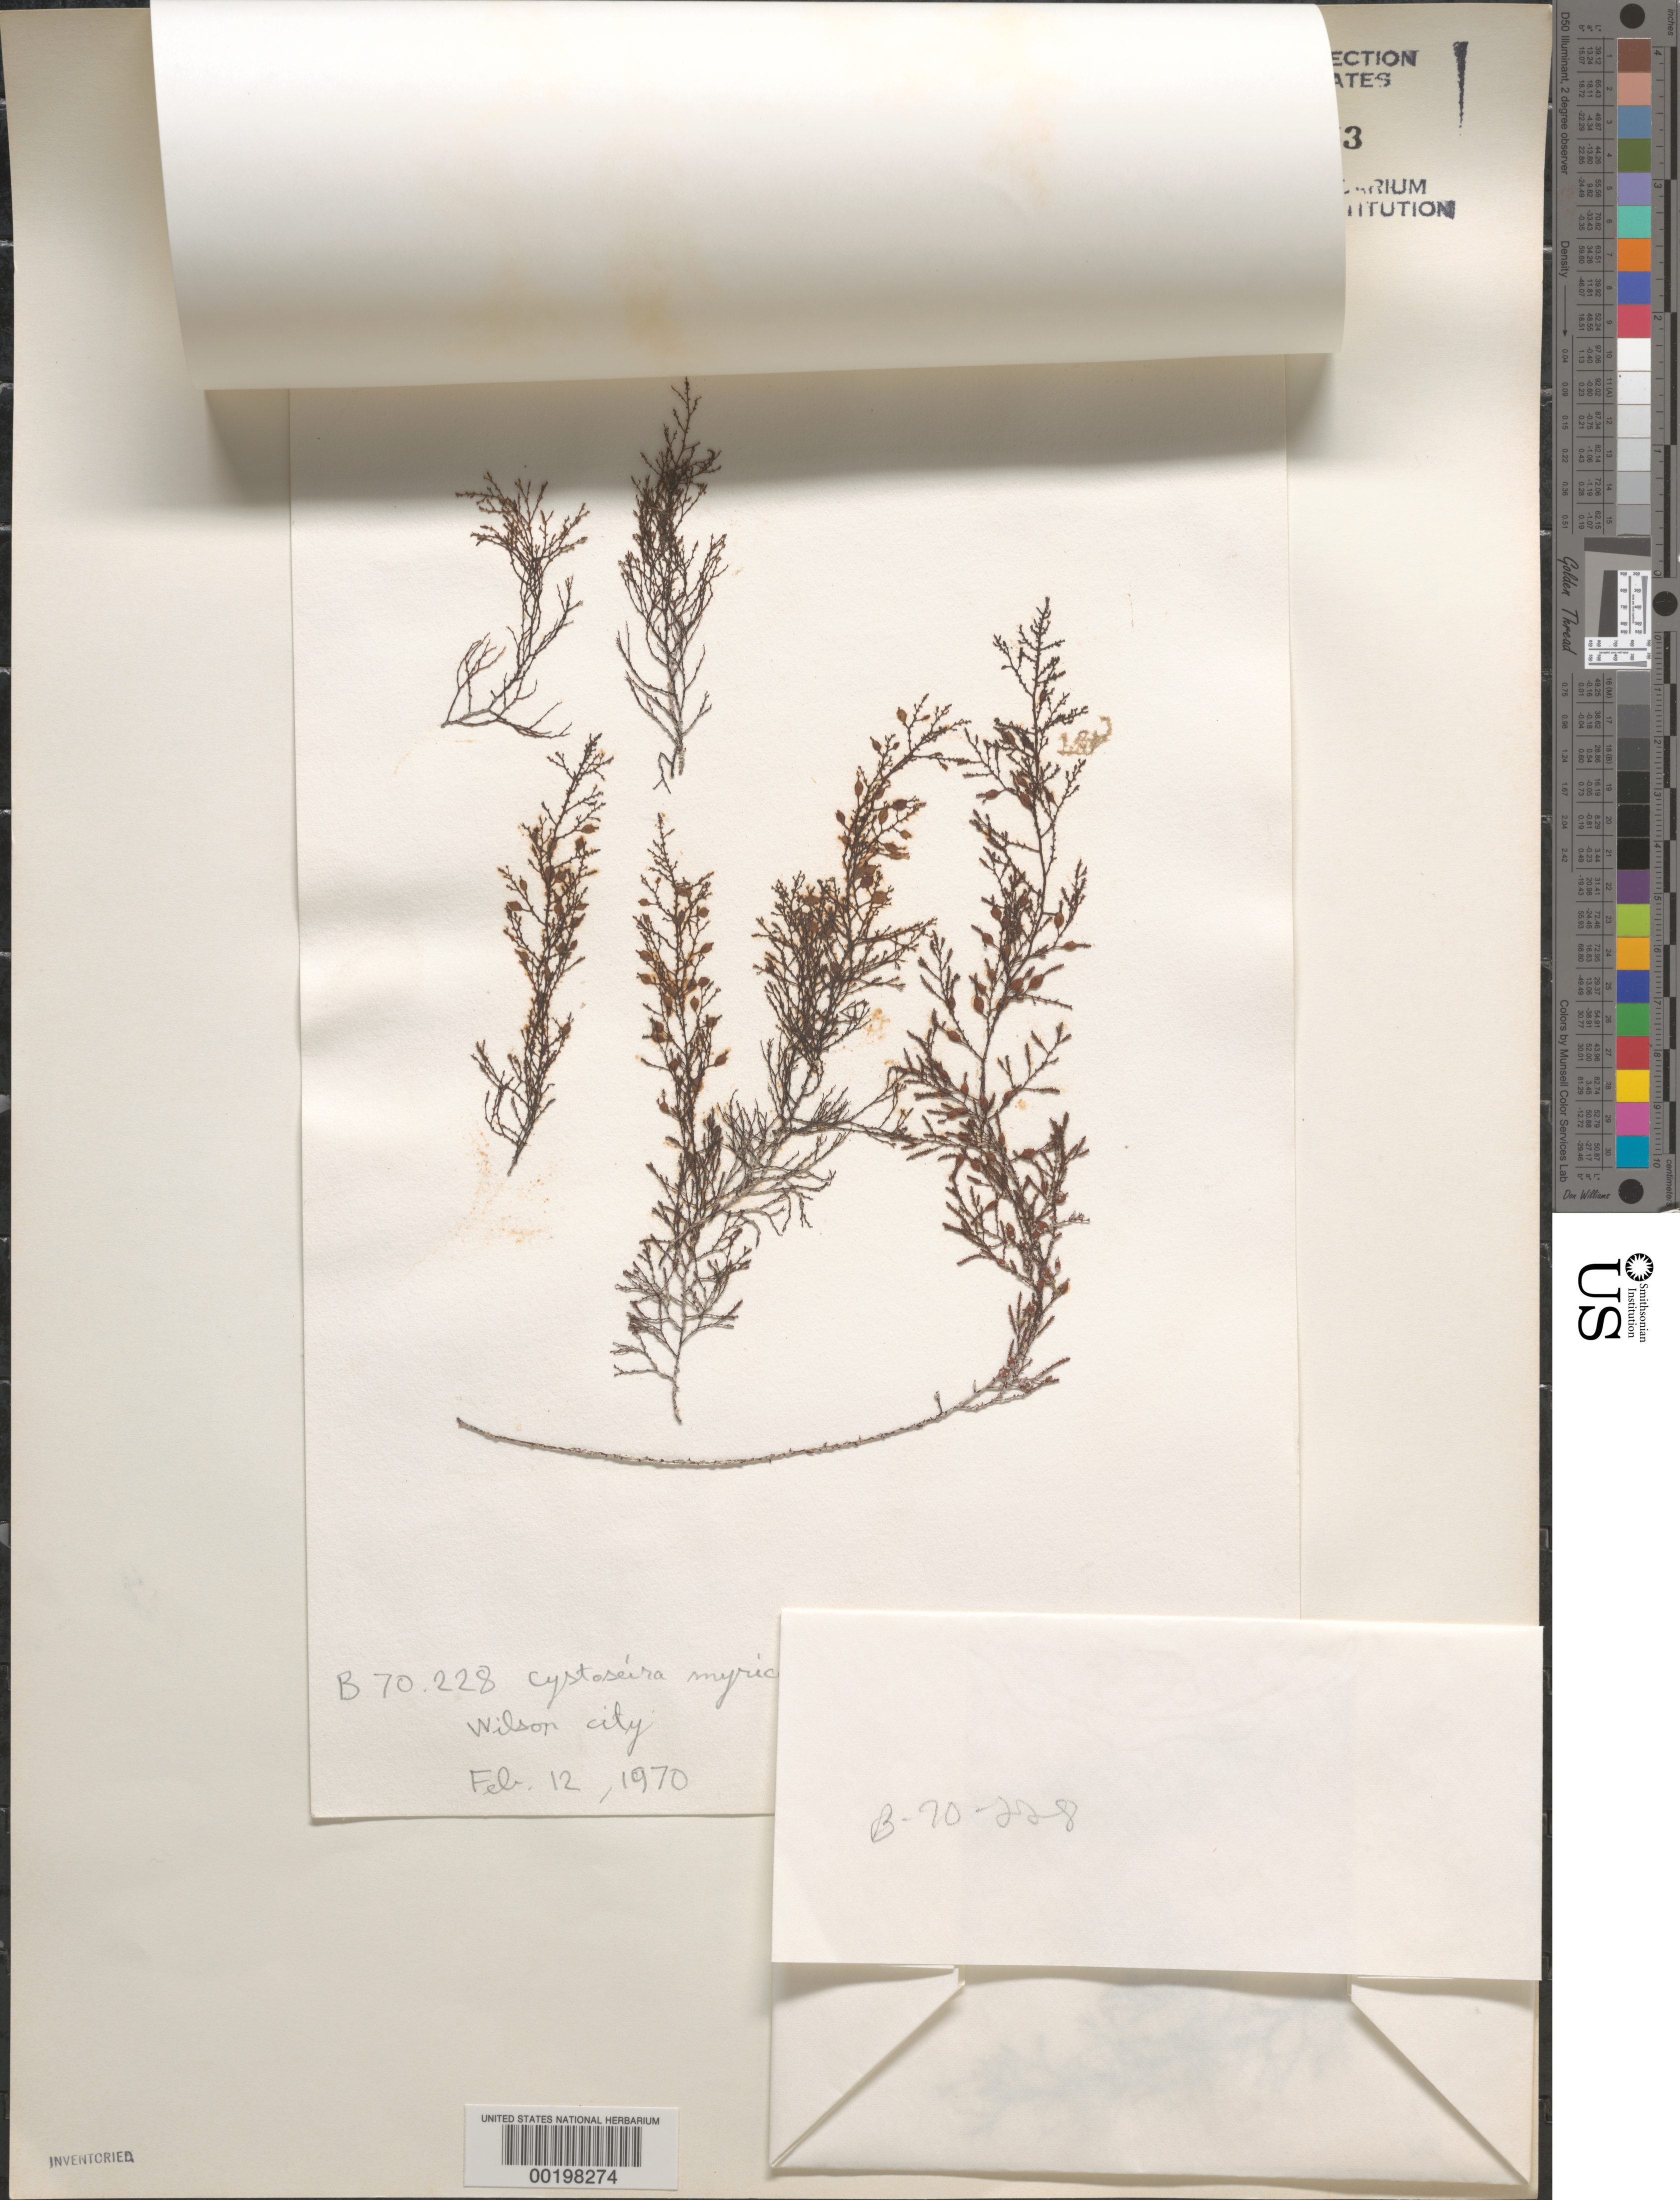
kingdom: Chromista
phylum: Ochrophyta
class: Phaeophyceae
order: Fucales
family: Sargassaceae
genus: Cystoseira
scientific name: Cystoseira myrica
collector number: B-70-228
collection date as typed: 12 Feb 1970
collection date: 1970-02-12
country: Bahamas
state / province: Abaco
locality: Wilson city, great abaco island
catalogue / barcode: US 20753